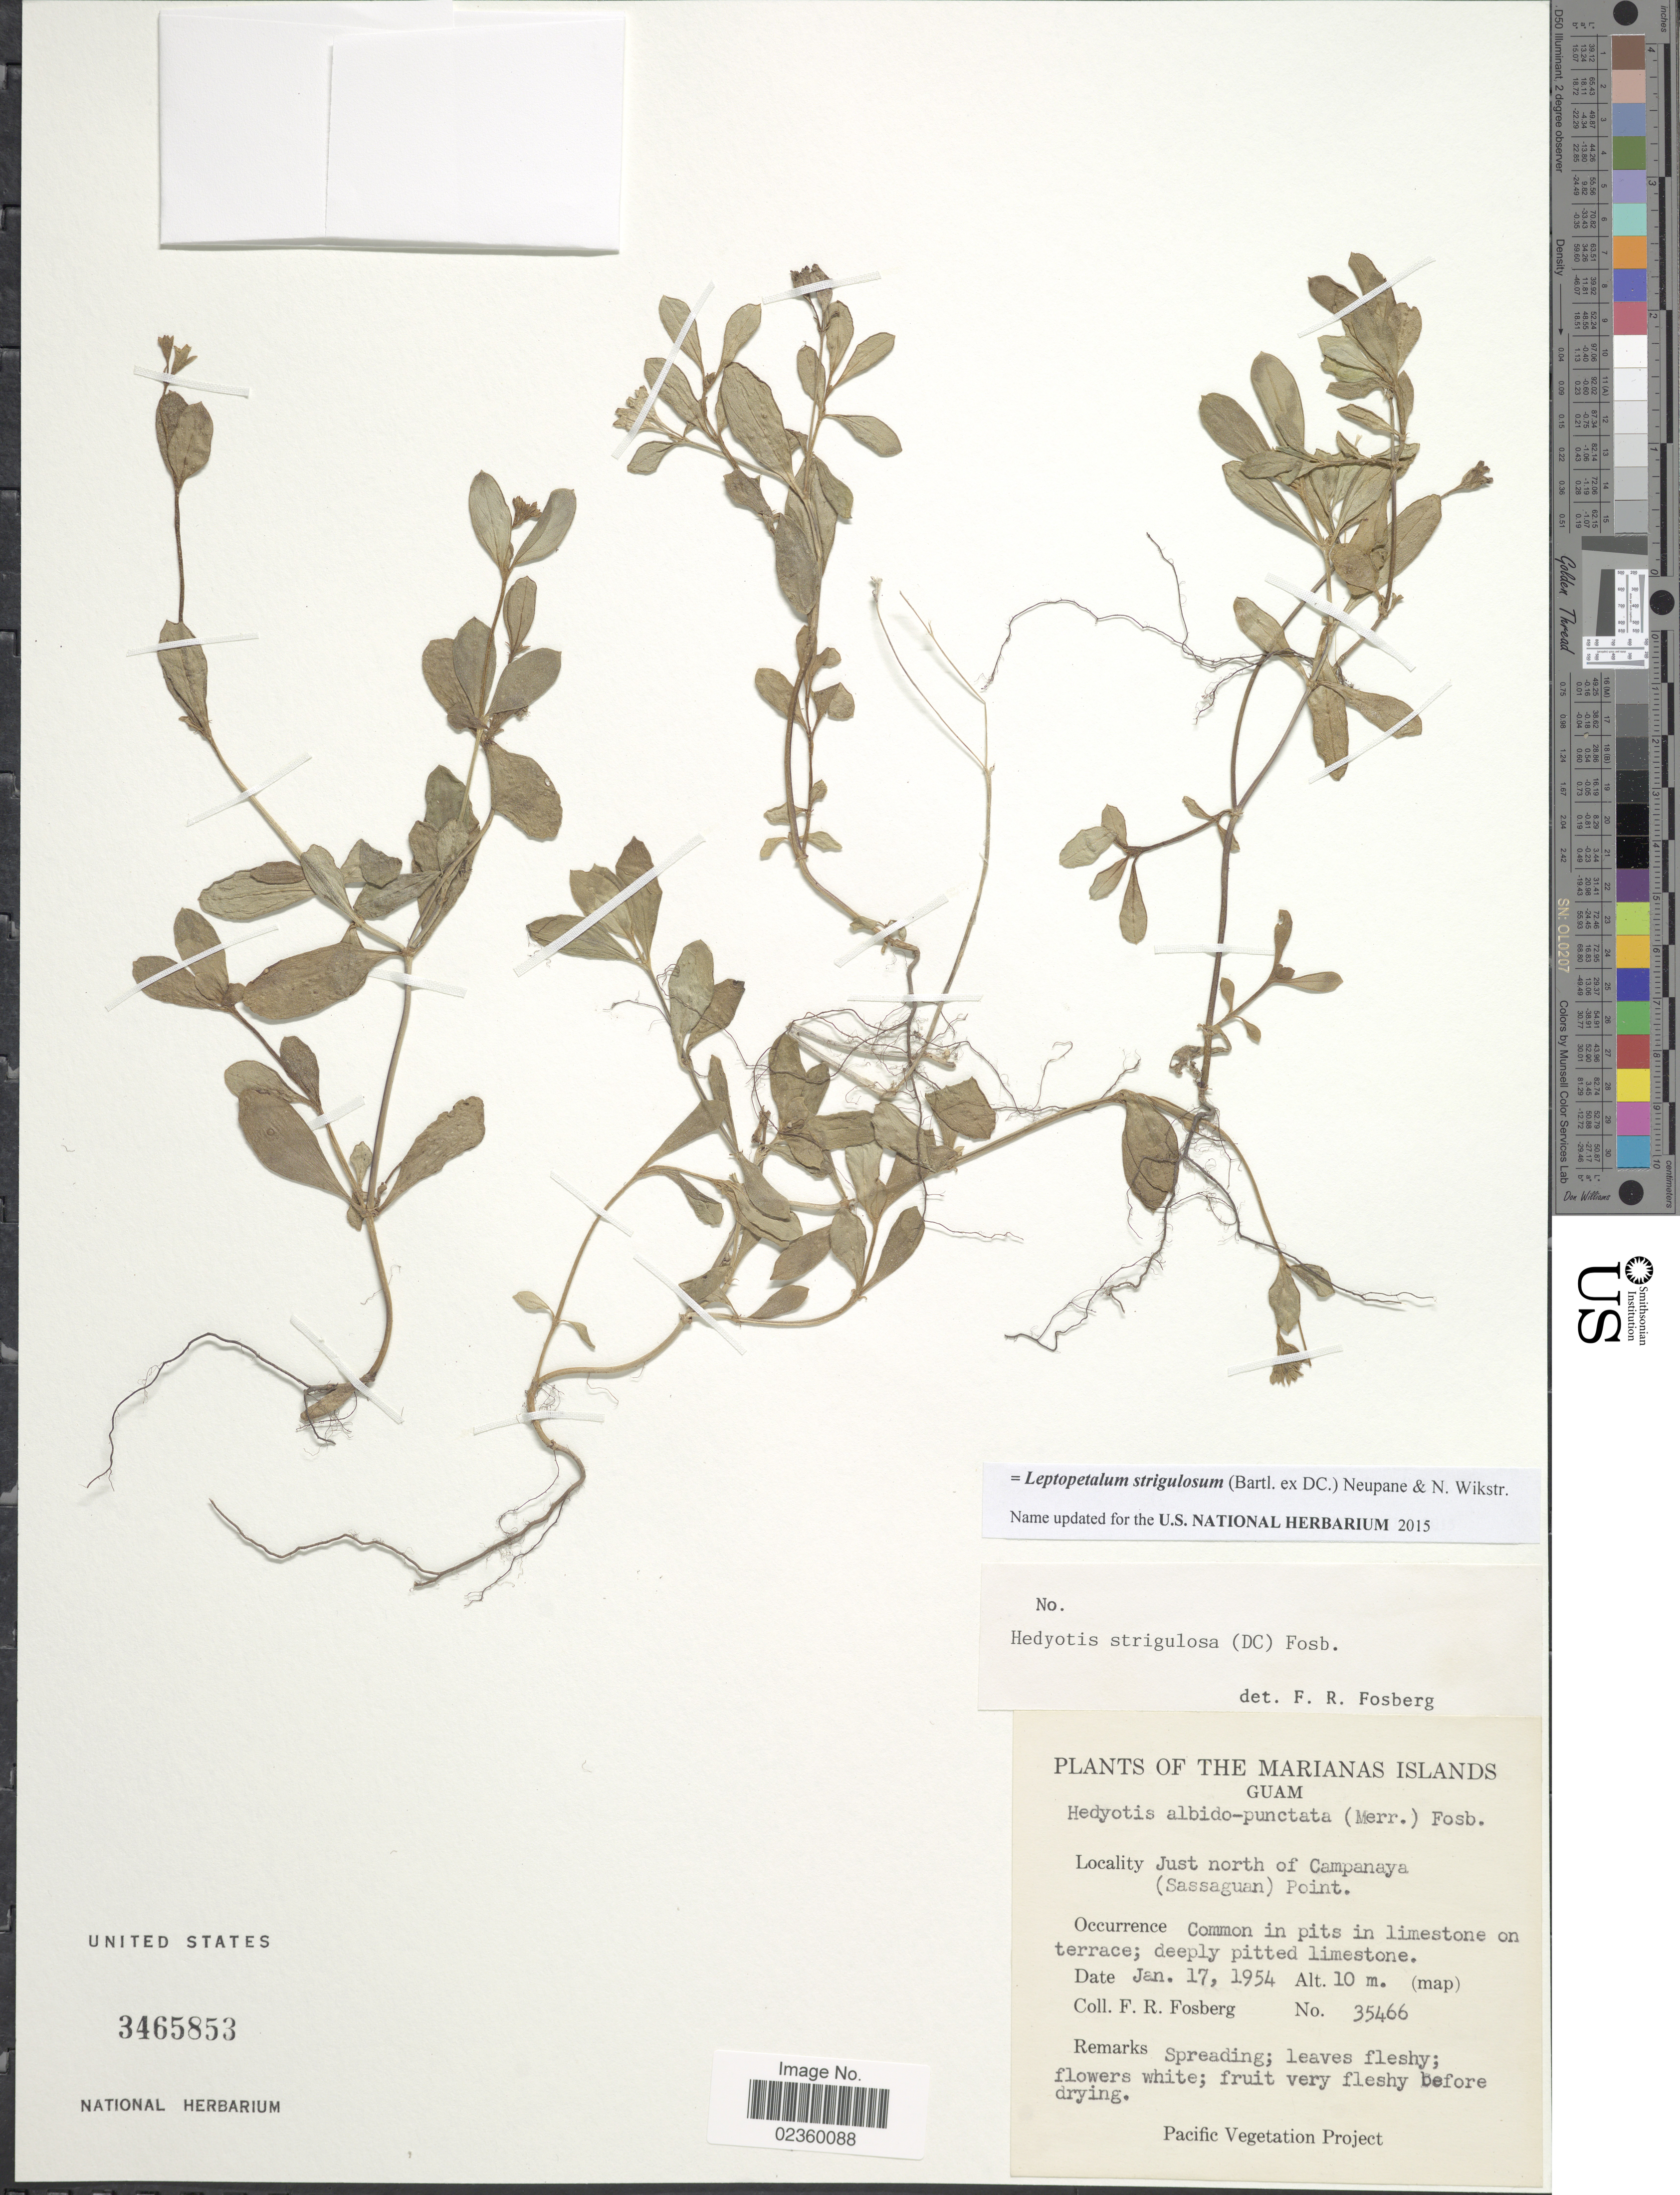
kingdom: Plantae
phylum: Tracheophyta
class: Magnoliopsida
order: Gentianales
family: Rubiaceae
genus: Leptopetalum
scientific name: Leptopetalum strigulosum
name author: (Bartl. ex DC.) Neupane & N. Wikstr.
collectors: F. R. Fosberg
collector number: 35466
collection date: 1954-01-17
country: Guam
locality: The Mariana Islands, Just north of Campanaya (Sassaguan) Point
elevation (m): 10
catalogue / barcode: US 3465853